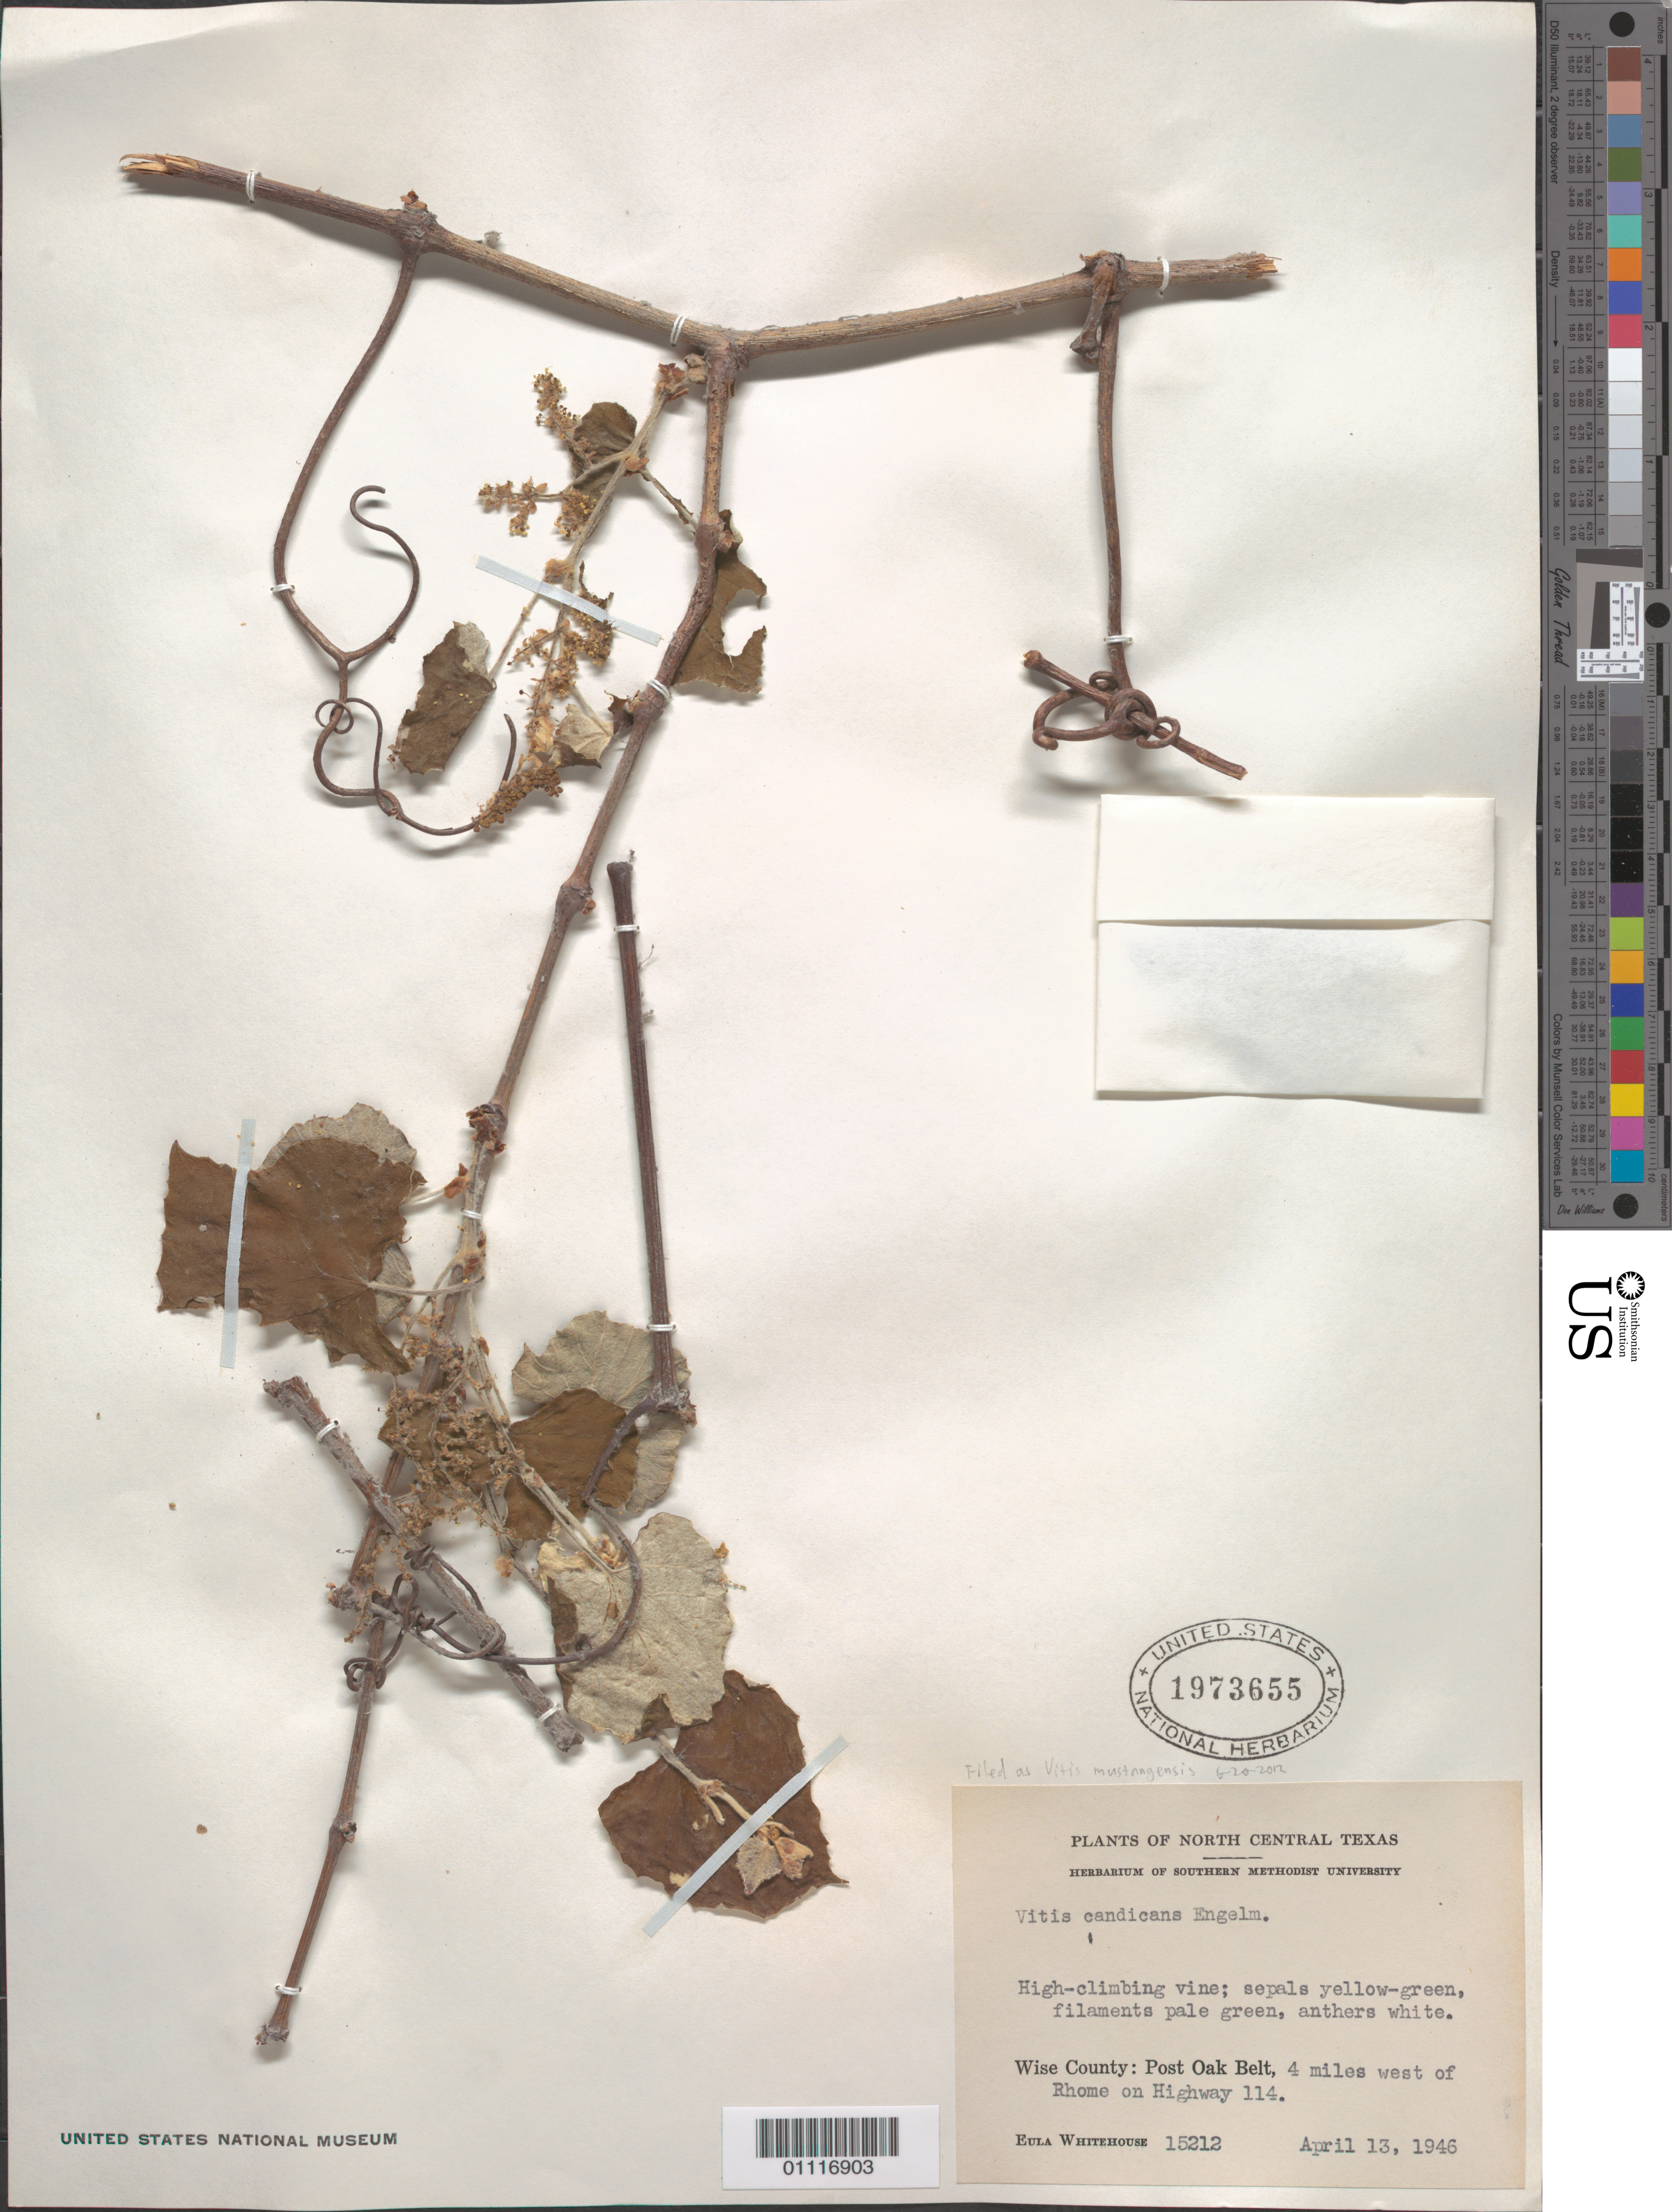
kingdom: Plantae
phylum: Tracheophyta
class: Magnoliopsida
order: Vitales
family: Vitaceae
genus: Vitis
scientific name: Vitis mustangensis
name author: Buckley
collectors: E. Whitehouse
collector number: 15212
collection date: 1946-04-13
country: United States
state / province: Texas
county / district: Wise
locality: Post Oak Belt, 4 miles west of Rhome on Highway 114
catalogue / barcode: US 1973655